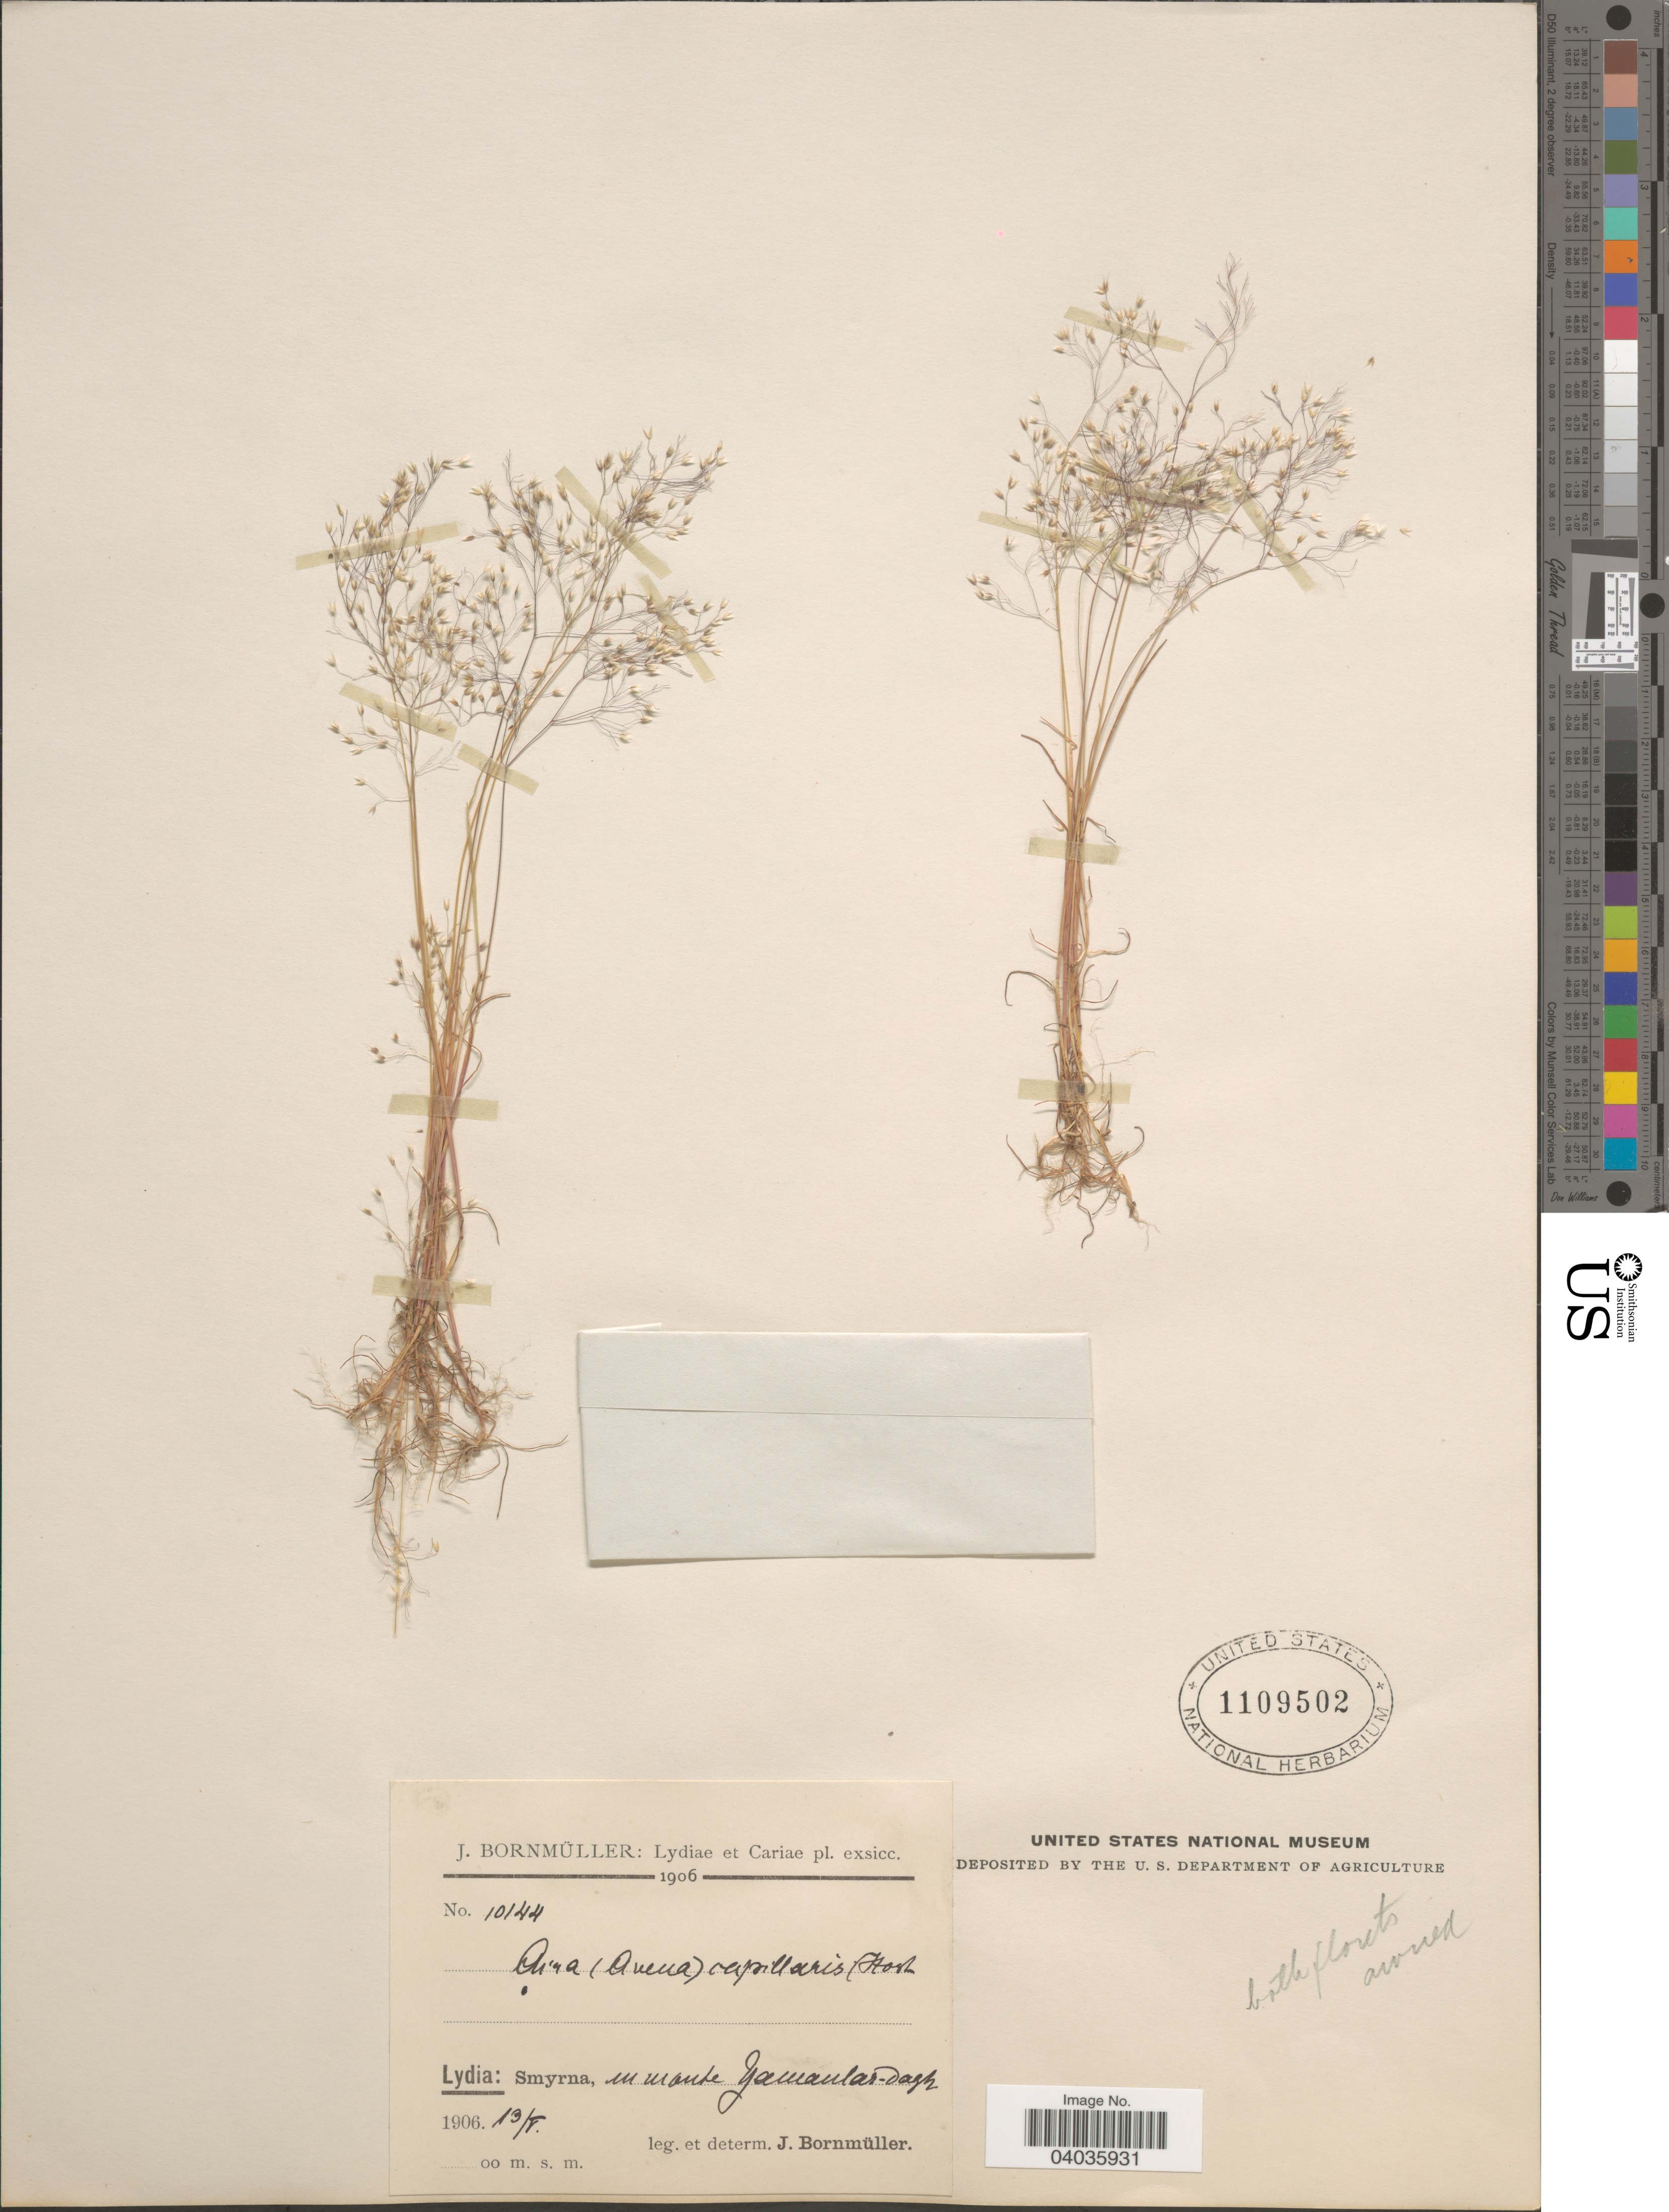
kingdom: Plantae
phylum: Tracheophyta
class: Liliopsida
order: Poales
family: Poaceae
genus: Aira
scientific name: Aira elegantissima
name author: Schur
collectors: J. Bornmüller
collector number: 10144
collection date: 1906-05-13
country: Turkey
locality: Lydiae. Lydia: Smyrna, m monte Yamantar-dagh.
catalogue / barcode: US 1109502